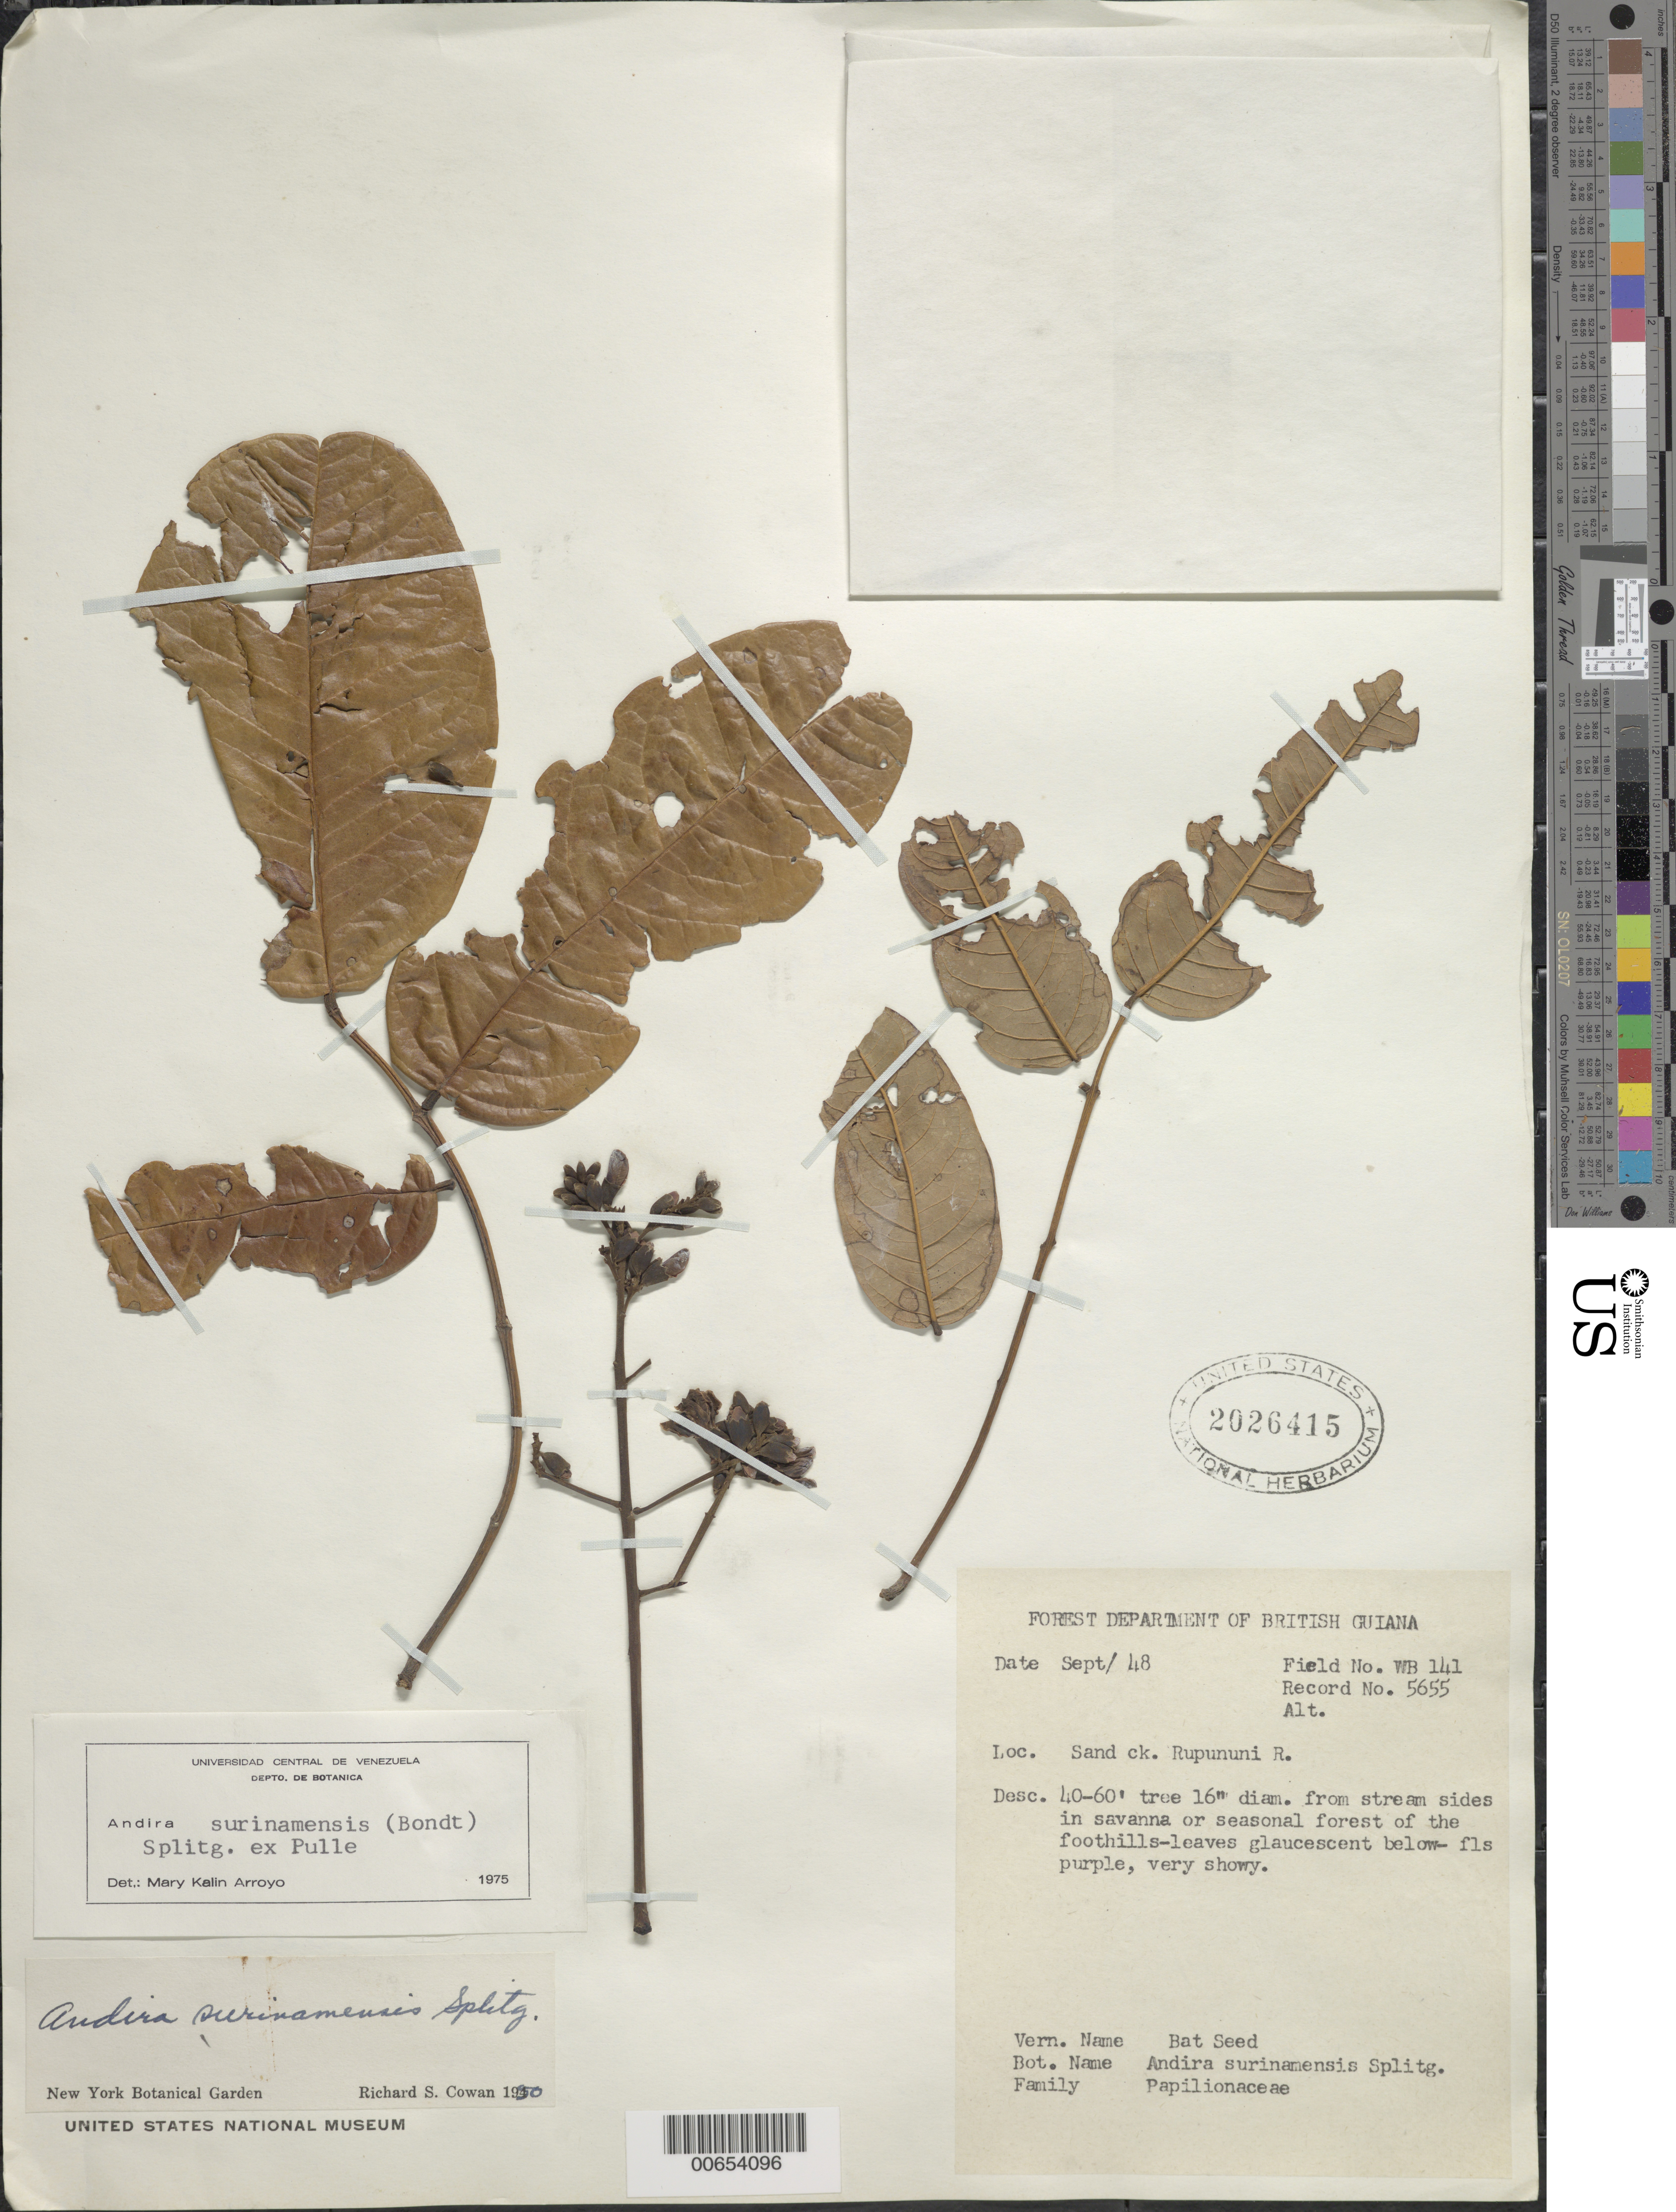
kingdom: Plantae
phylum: Tracheophyta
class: Magnoliopsida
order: Fabales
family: Fabaceae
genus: Andira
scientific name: Andira surinamensis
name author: (Bondt) Splitg. ex Amshoff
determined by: Arroyo, M. K., (CBT), Universidad Central de Venezuela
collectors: Forest Dept. B. G. & British Guiana Forestry Dept.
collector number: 5655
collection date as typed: Sep-48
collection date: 1948-09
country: Guyana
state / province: U. Takutu-U. Essequibo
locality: Sand Creek, Rupununi R.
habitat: Stream side in savanna or seasonal forest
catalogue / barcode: US 2026415